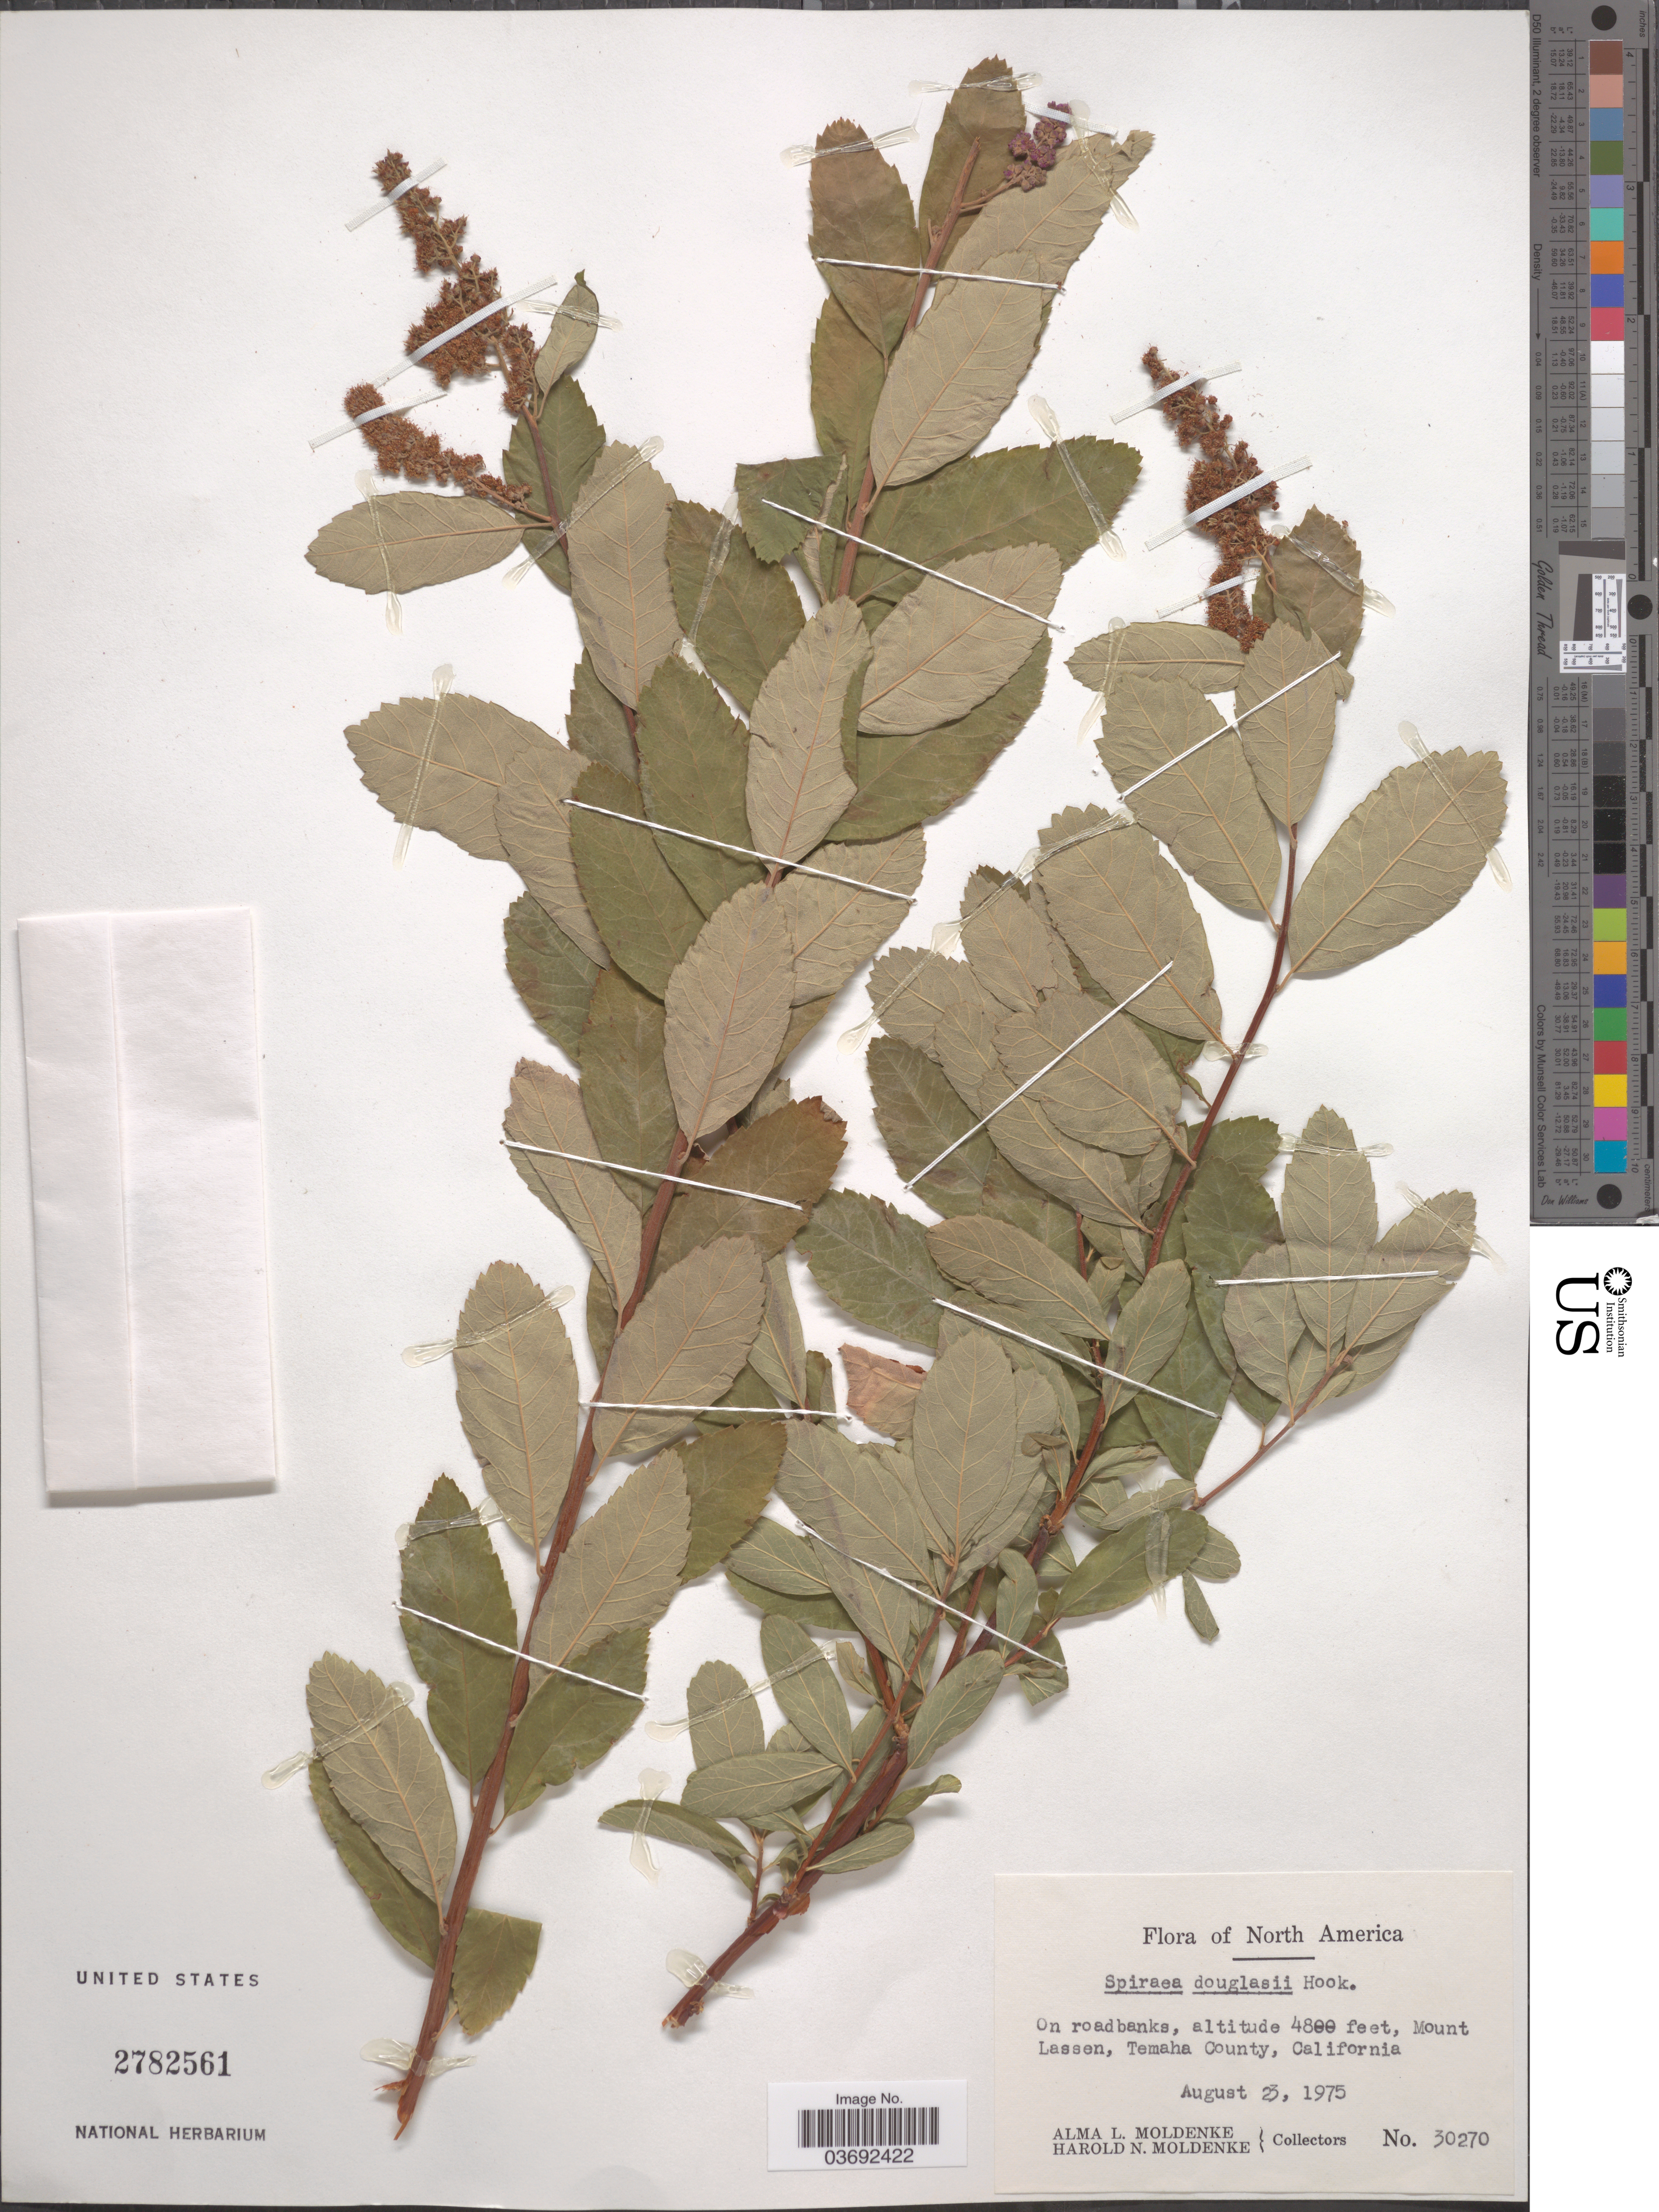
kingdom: Plantae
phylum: Tracheophyta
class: Magnoliopsida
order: Rosales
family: Rosaceae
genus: Spiraea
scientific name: Spiraea douglasii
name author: Hook.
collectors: A. L. Moldenke & H. N. Moldenke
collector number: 30270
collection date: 1975-08-23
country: United States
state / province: California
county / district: Tehama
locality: Mount Lassen, Temaha County.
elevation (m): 1463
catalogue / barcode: US 2782561